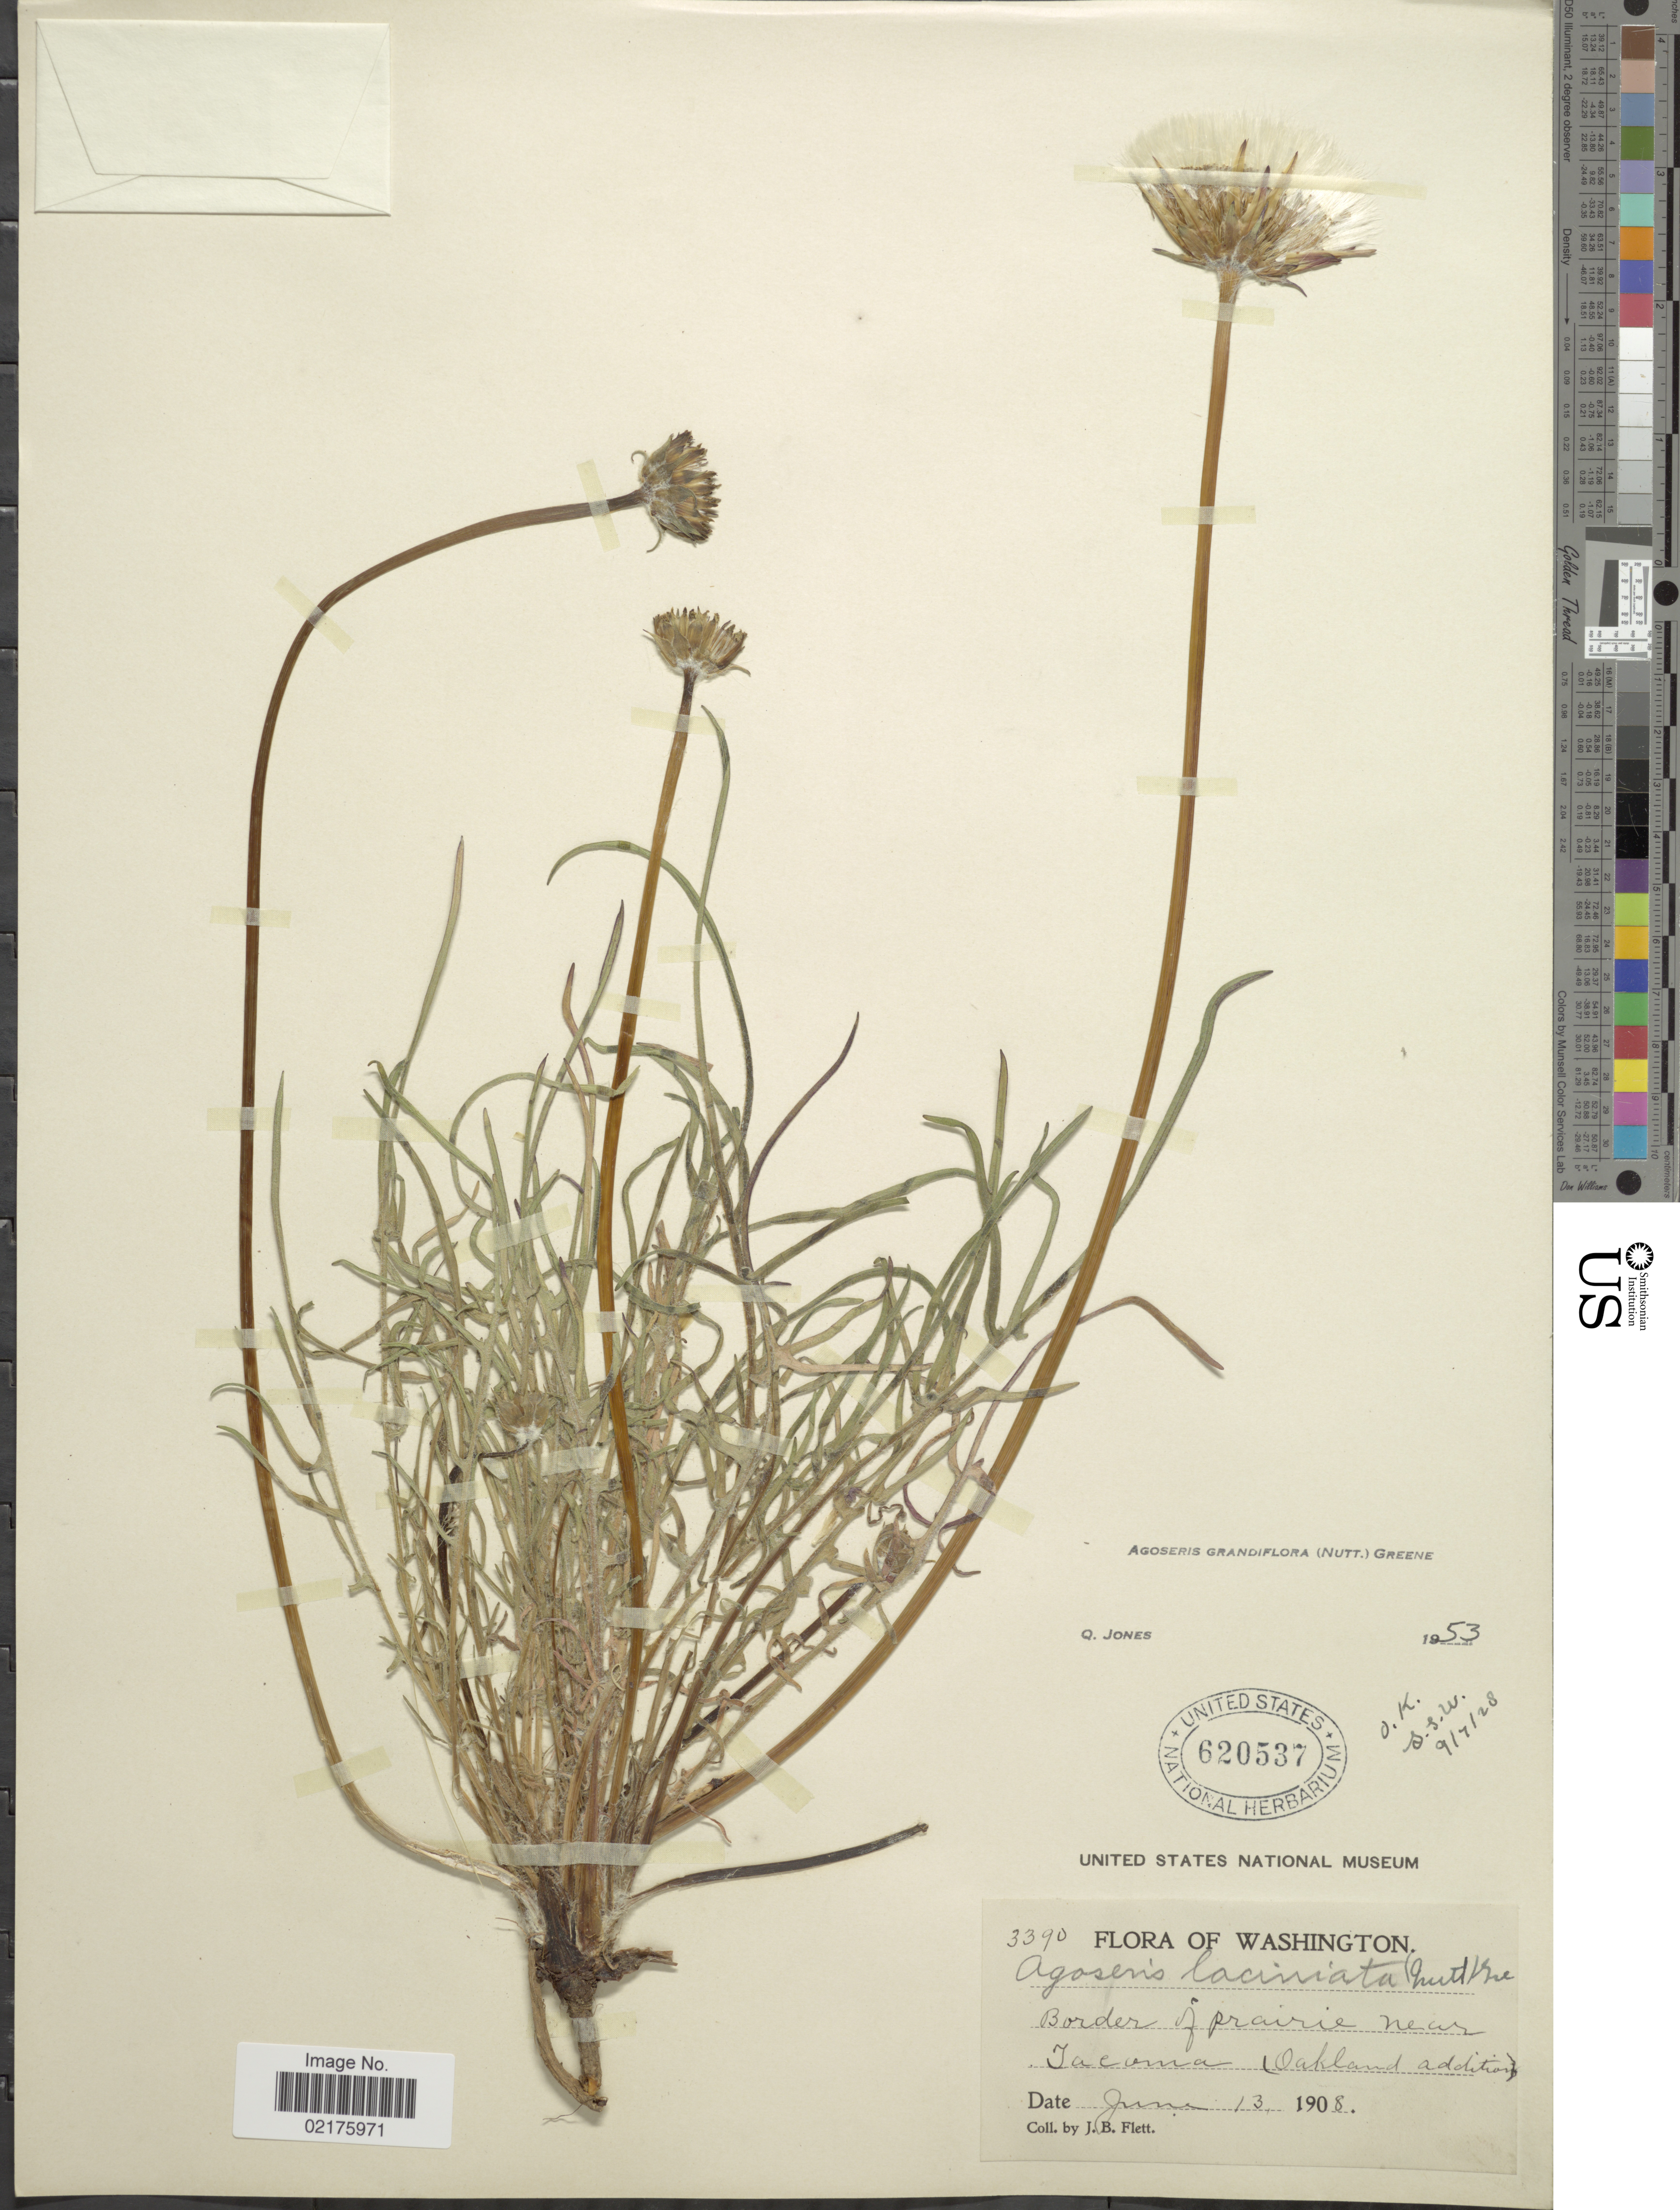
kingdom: Plantae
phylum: Tracheophyta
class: Magnoliopsida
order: Asterales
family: Asteraceae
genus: Agoseris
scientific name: Agoseris grandiflora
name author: (Nutt.) Greene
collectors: J. Flett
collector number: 3390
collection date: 1908-06-13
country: United States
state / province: Washington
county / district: Pierce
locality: Border of prairie near Tacoma (Oakland addition)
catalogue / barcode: US 620537